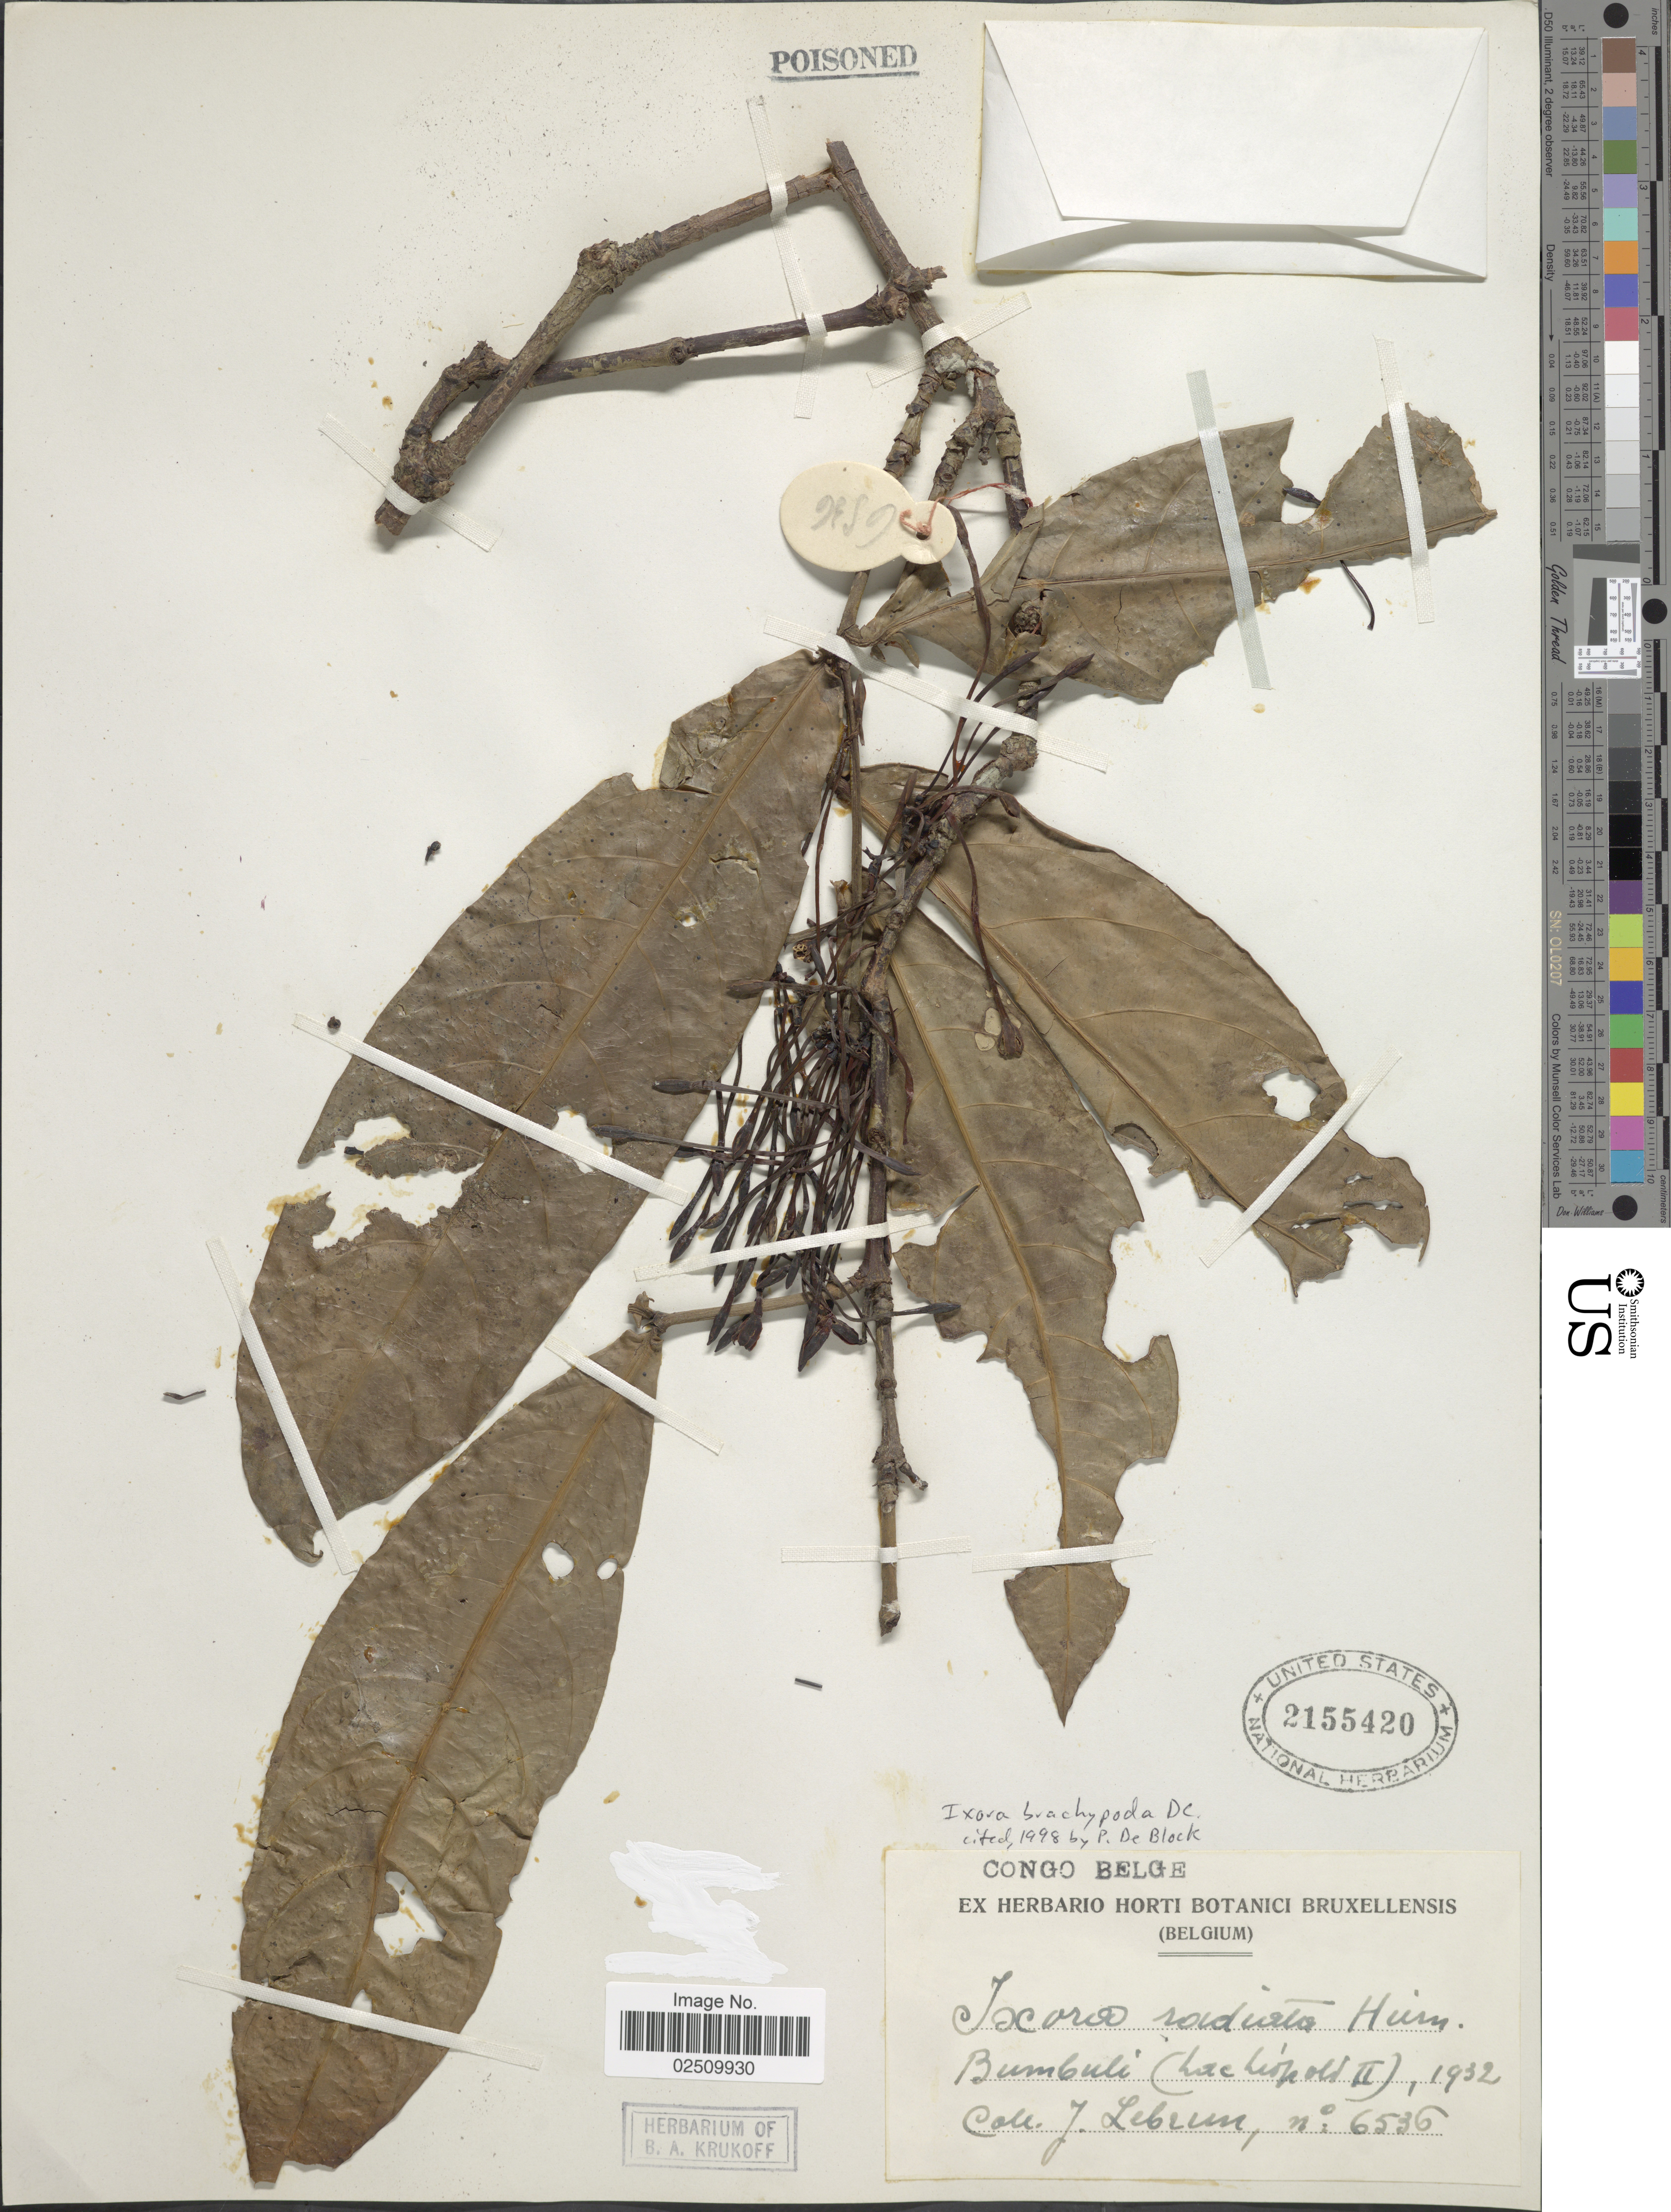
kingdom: Plantae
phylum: Tracheophyta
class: Magnoliopsida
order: Gentianales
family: Rubiaceae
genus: Ixora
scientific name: Ixora brachypoda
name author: DC.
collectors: J. A. Lebrun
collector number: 6536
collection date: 1932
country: Congo, Democratic Republic of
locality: Congo Belge. Bumbuli (Lac Leopold II).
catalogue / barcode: US 2155420